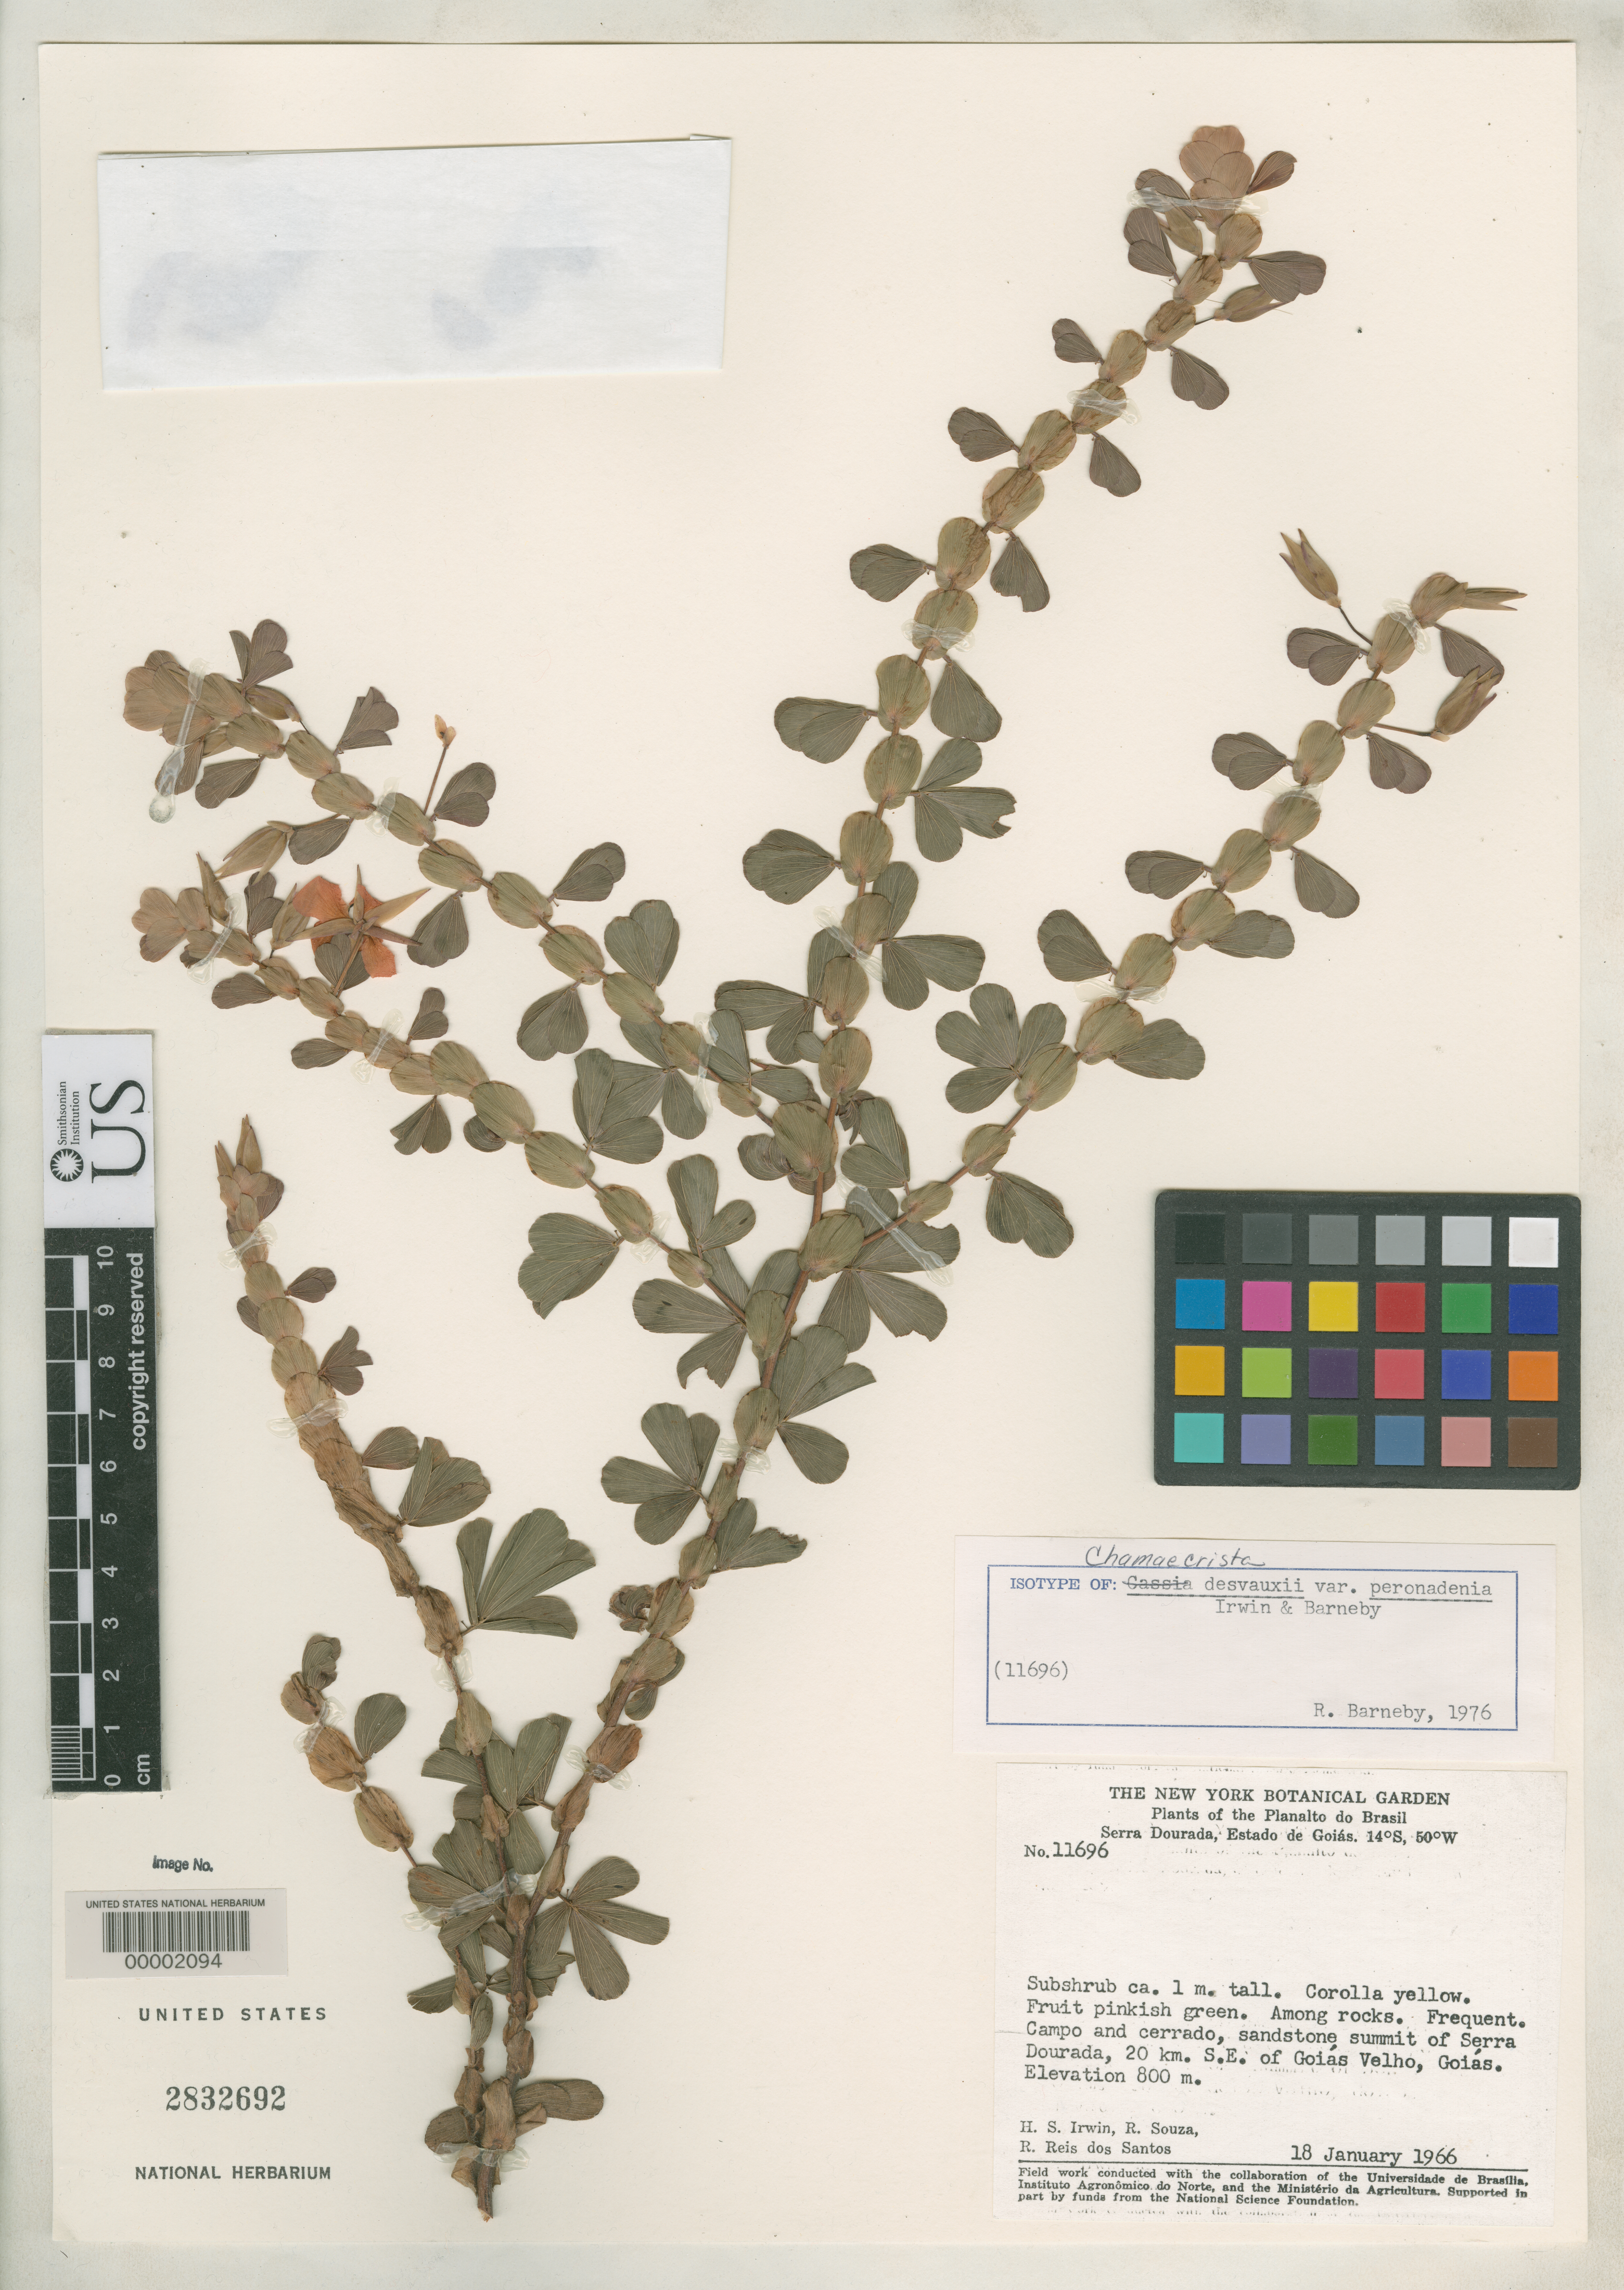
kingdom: Plantae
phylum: Tracheophyta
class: Magnoliopsida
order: Fabales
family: Fabaceae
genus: Chamaecrista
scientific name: Chamaecrista desvauxii var. peronadenia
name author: H.S. Irwin & Barneby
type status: Isotype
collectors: H. Irwin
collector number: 11696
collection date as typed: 18 Jan 1966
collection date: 1966-01-18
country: Brazil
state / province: Goiás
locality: Summit of Sa. Dourada, 20 km SE of Goias Velho.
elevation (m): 800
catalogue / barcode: US 2832692